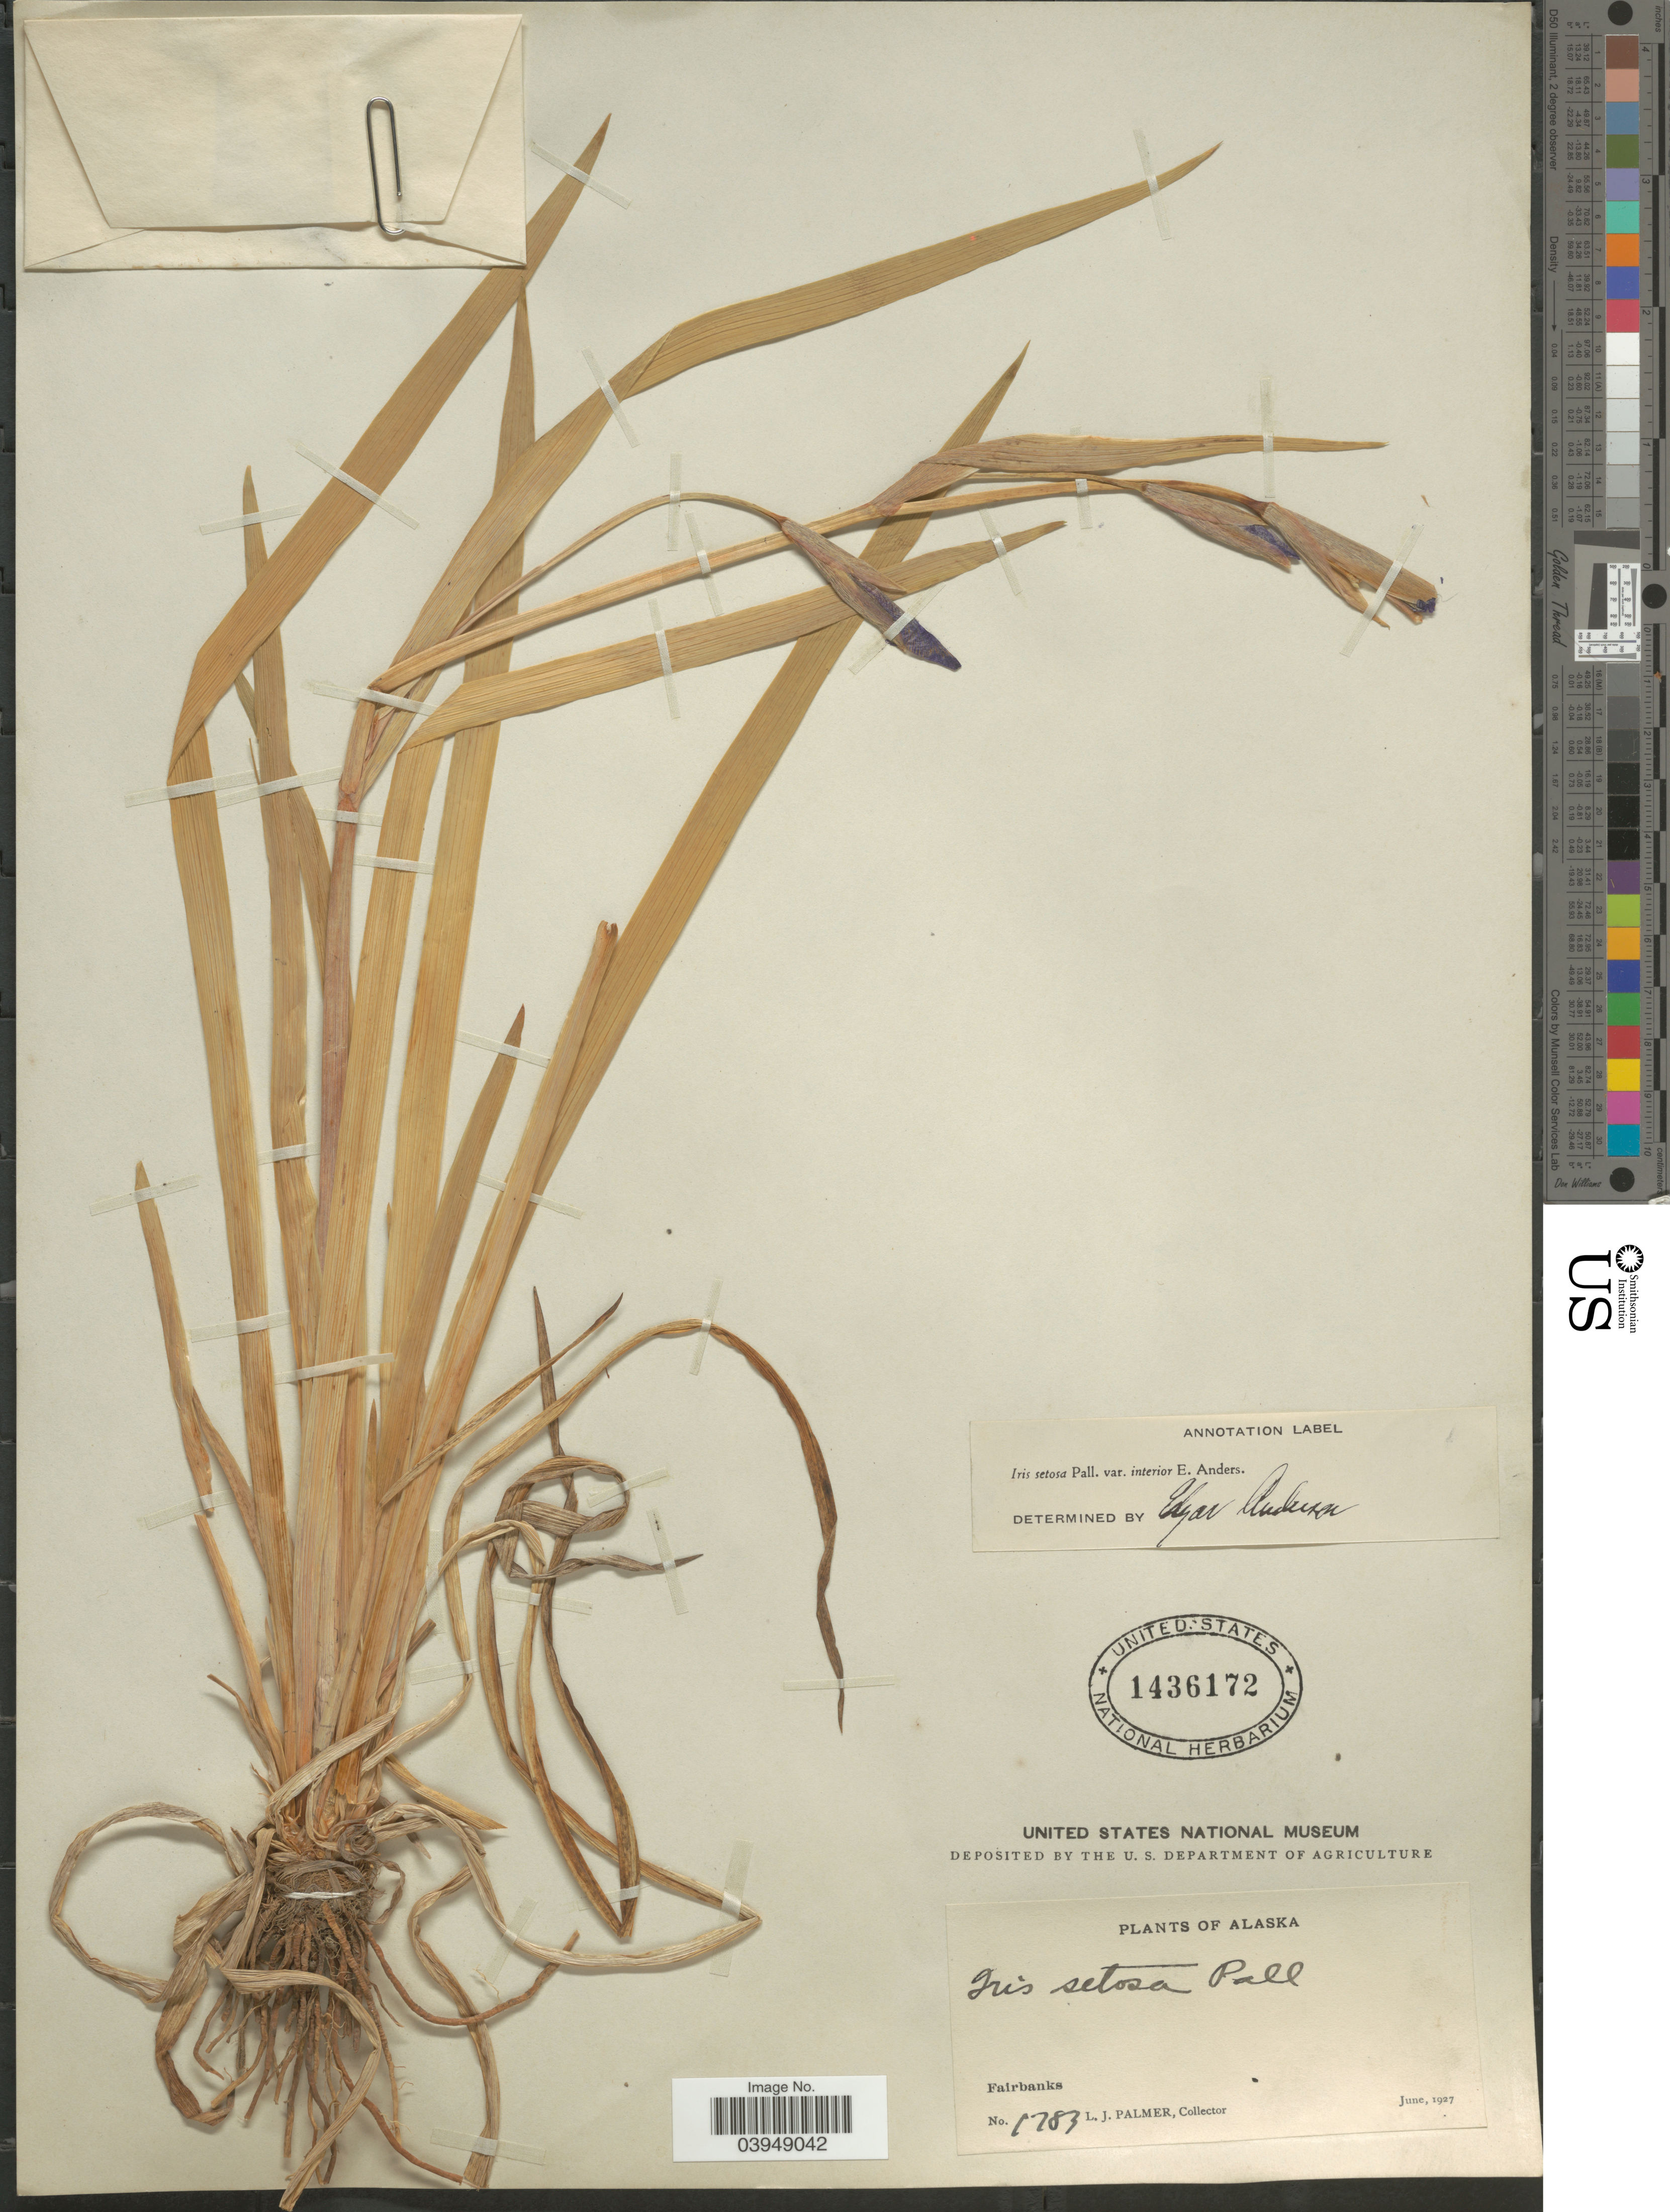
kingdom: Plantae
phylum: Tracheophyta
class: Liliopsida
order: Asparagales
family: Iridaceae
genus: Iris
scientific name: Iris setosa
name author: Pall. ex Link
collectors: L. J. Palmer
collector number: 1783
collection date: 1927-06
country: United States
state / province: Alaska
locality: Fairbanks.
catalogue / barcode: US 1436172